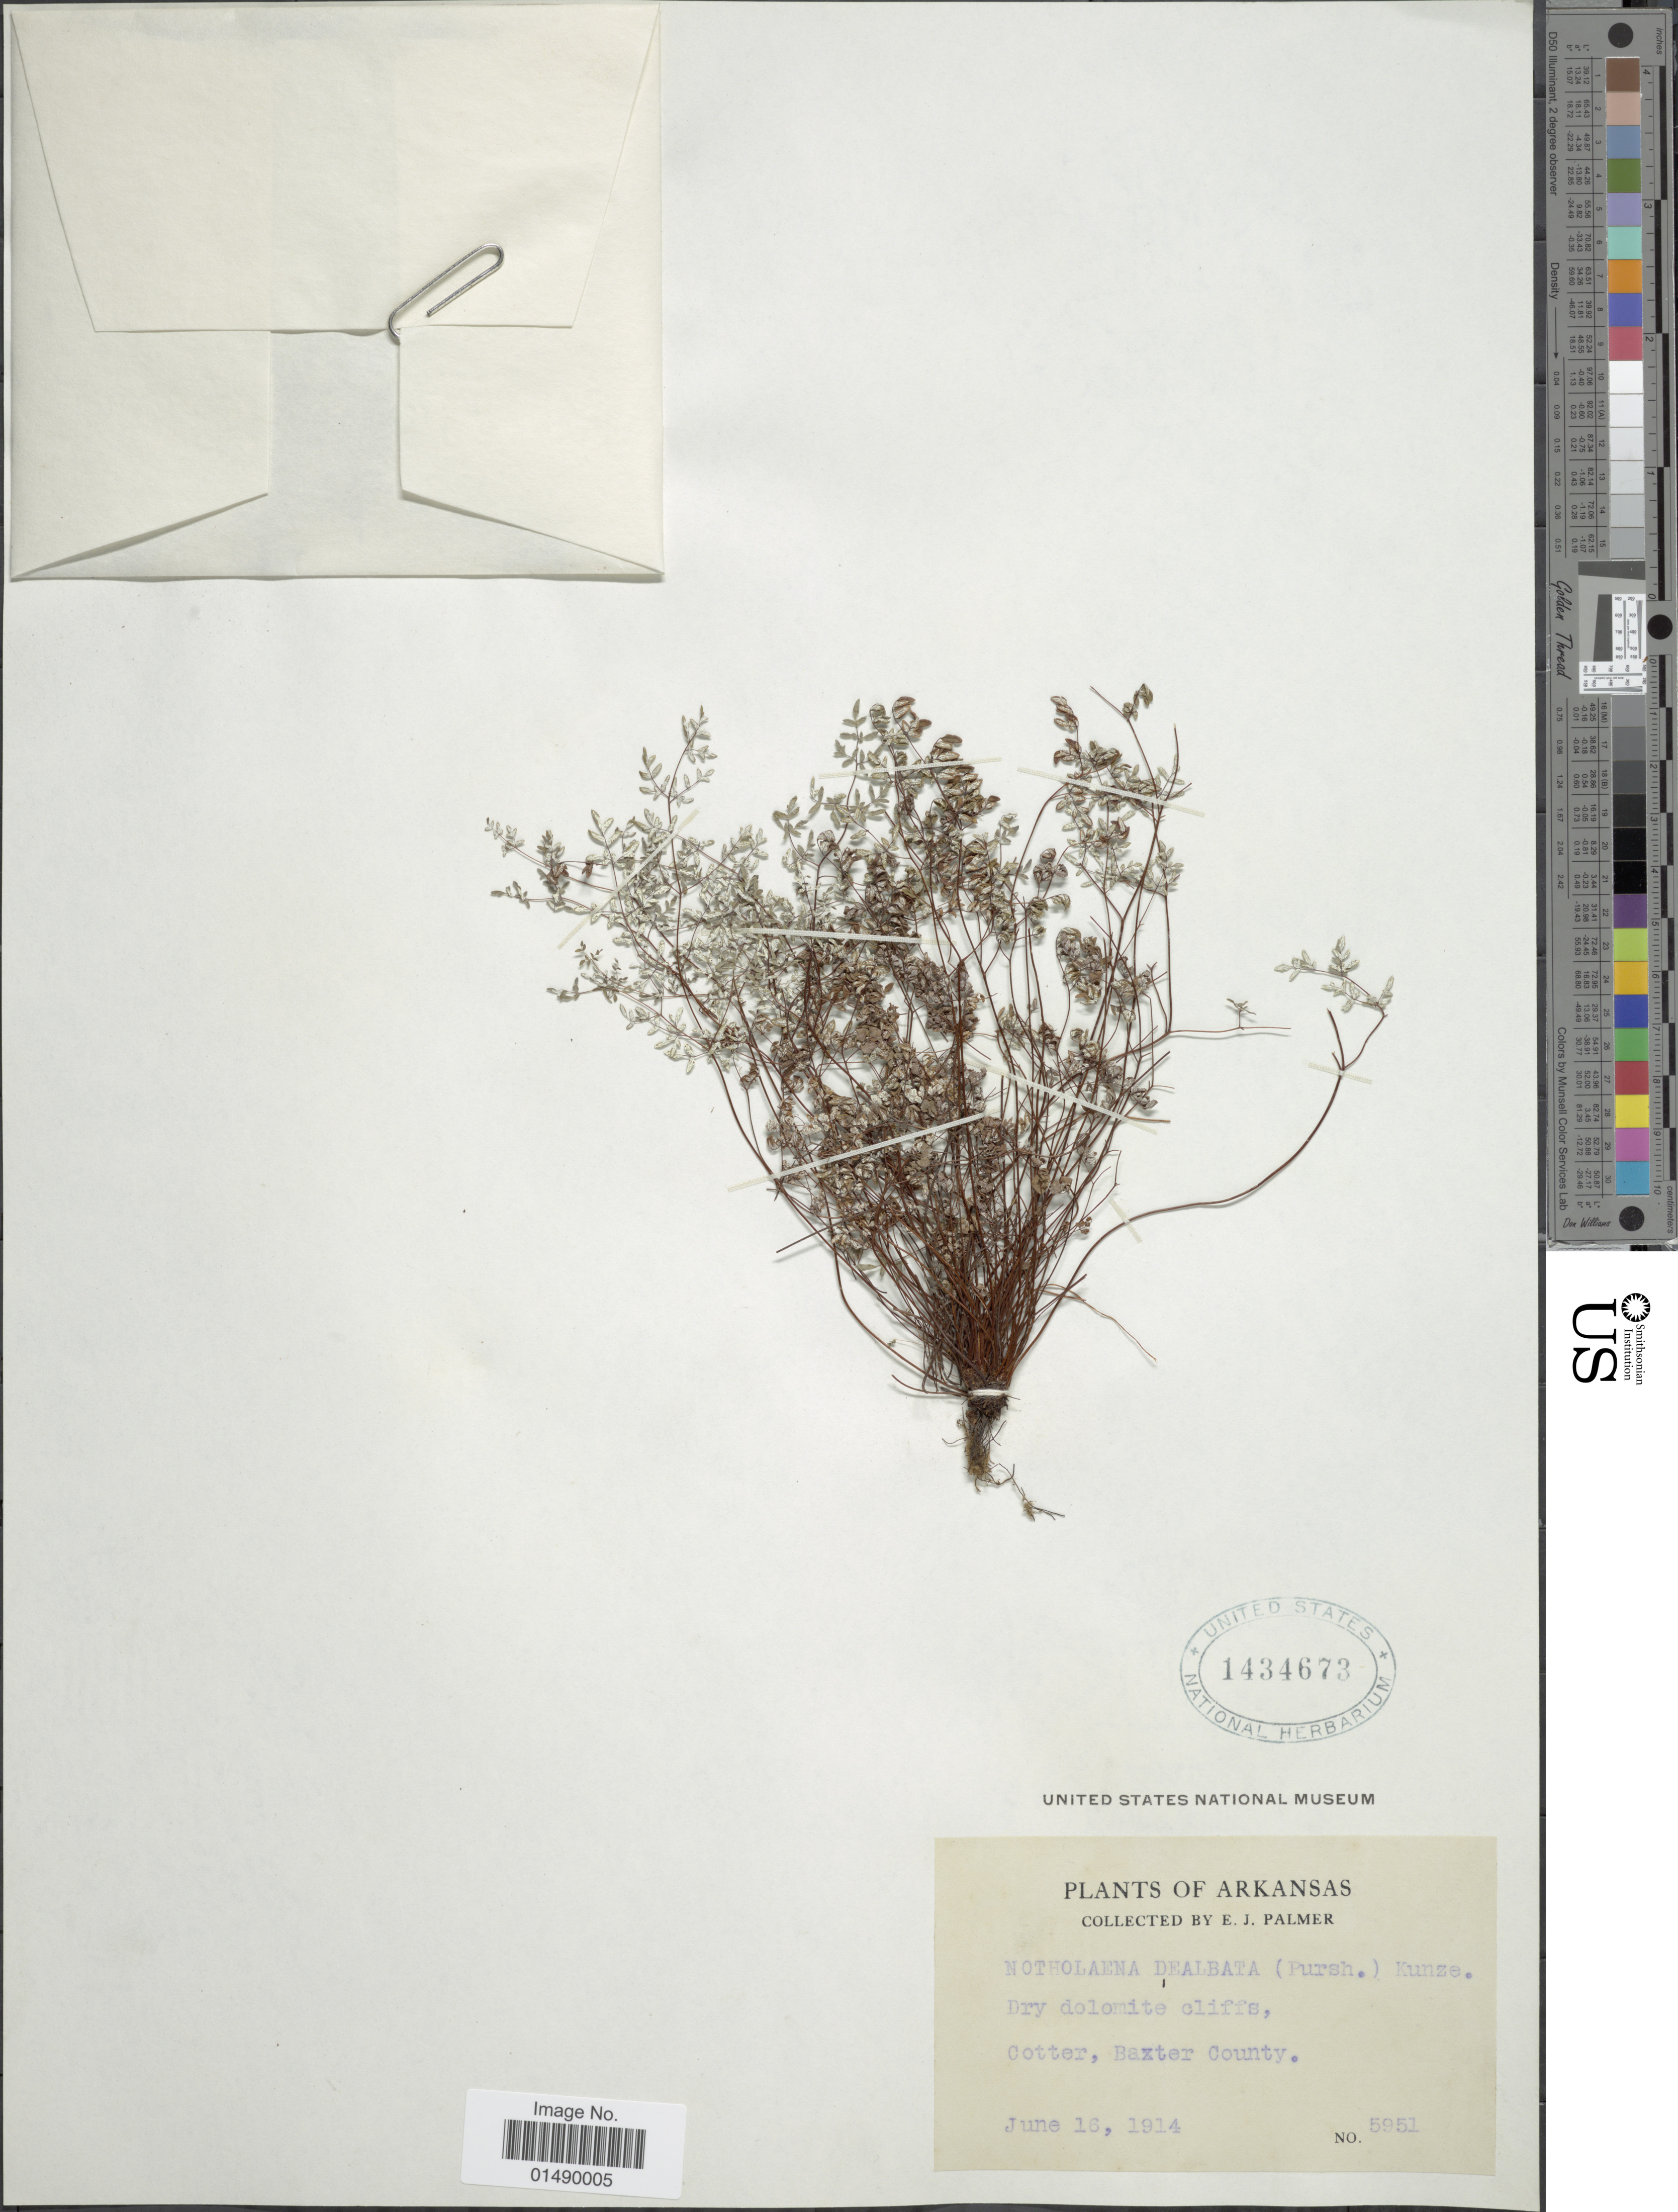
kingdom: Plantae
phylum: Tracheophyta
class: Polypodiopsida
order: Polypodiales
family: Pteridaceae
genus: Argyrochosma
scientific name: Argyrochosma dealbata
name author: (Pursh) Windham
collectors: E. J. Palmer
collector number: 5951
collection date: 1914-06-16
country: United States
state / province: Arkansas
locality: Arkansas, Cotter, Baxter County.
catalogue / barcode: US 1434673